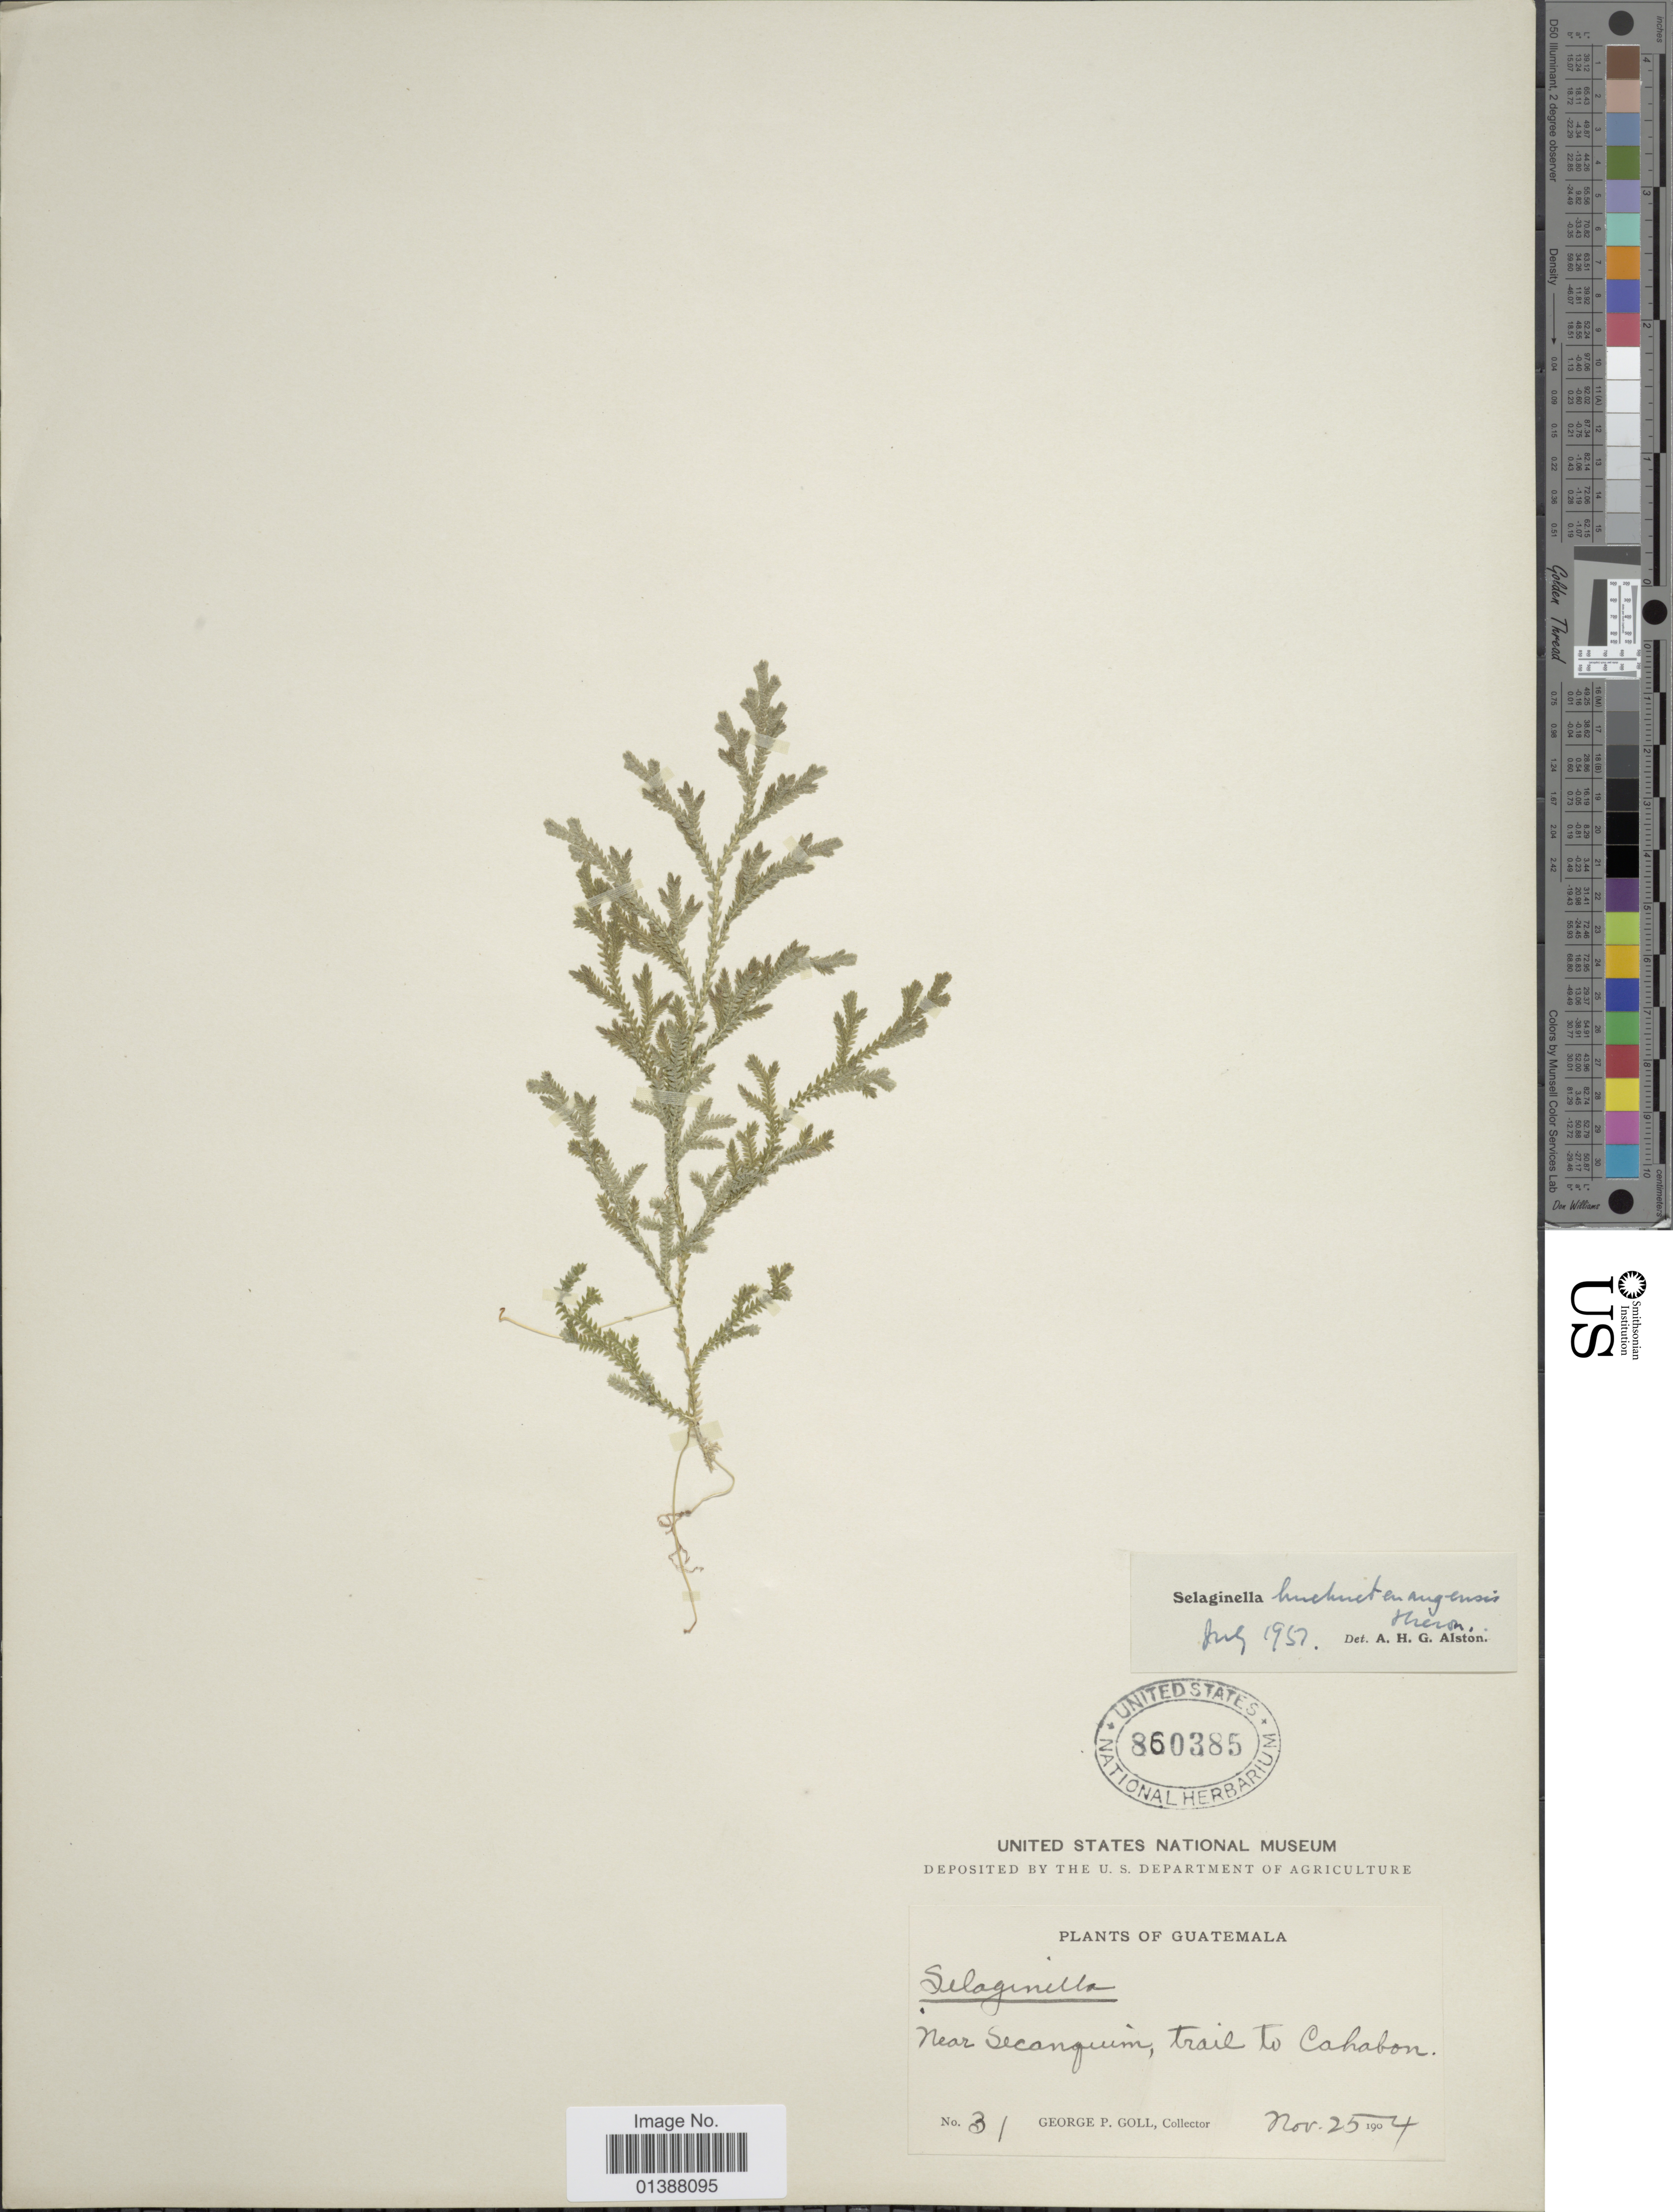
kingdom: Plantae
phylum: Tracheophyta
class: Lycopodiopsida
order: Selaginellales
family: Selaginellaceae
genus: Selaginella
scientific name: Selaginella huehuetenangensis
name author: Hieron.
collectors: G. P. Goll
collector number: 31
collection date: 1904-11-25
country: Guatemala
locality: Near Secanquim, trail to Cahabon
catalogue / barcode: US 860385